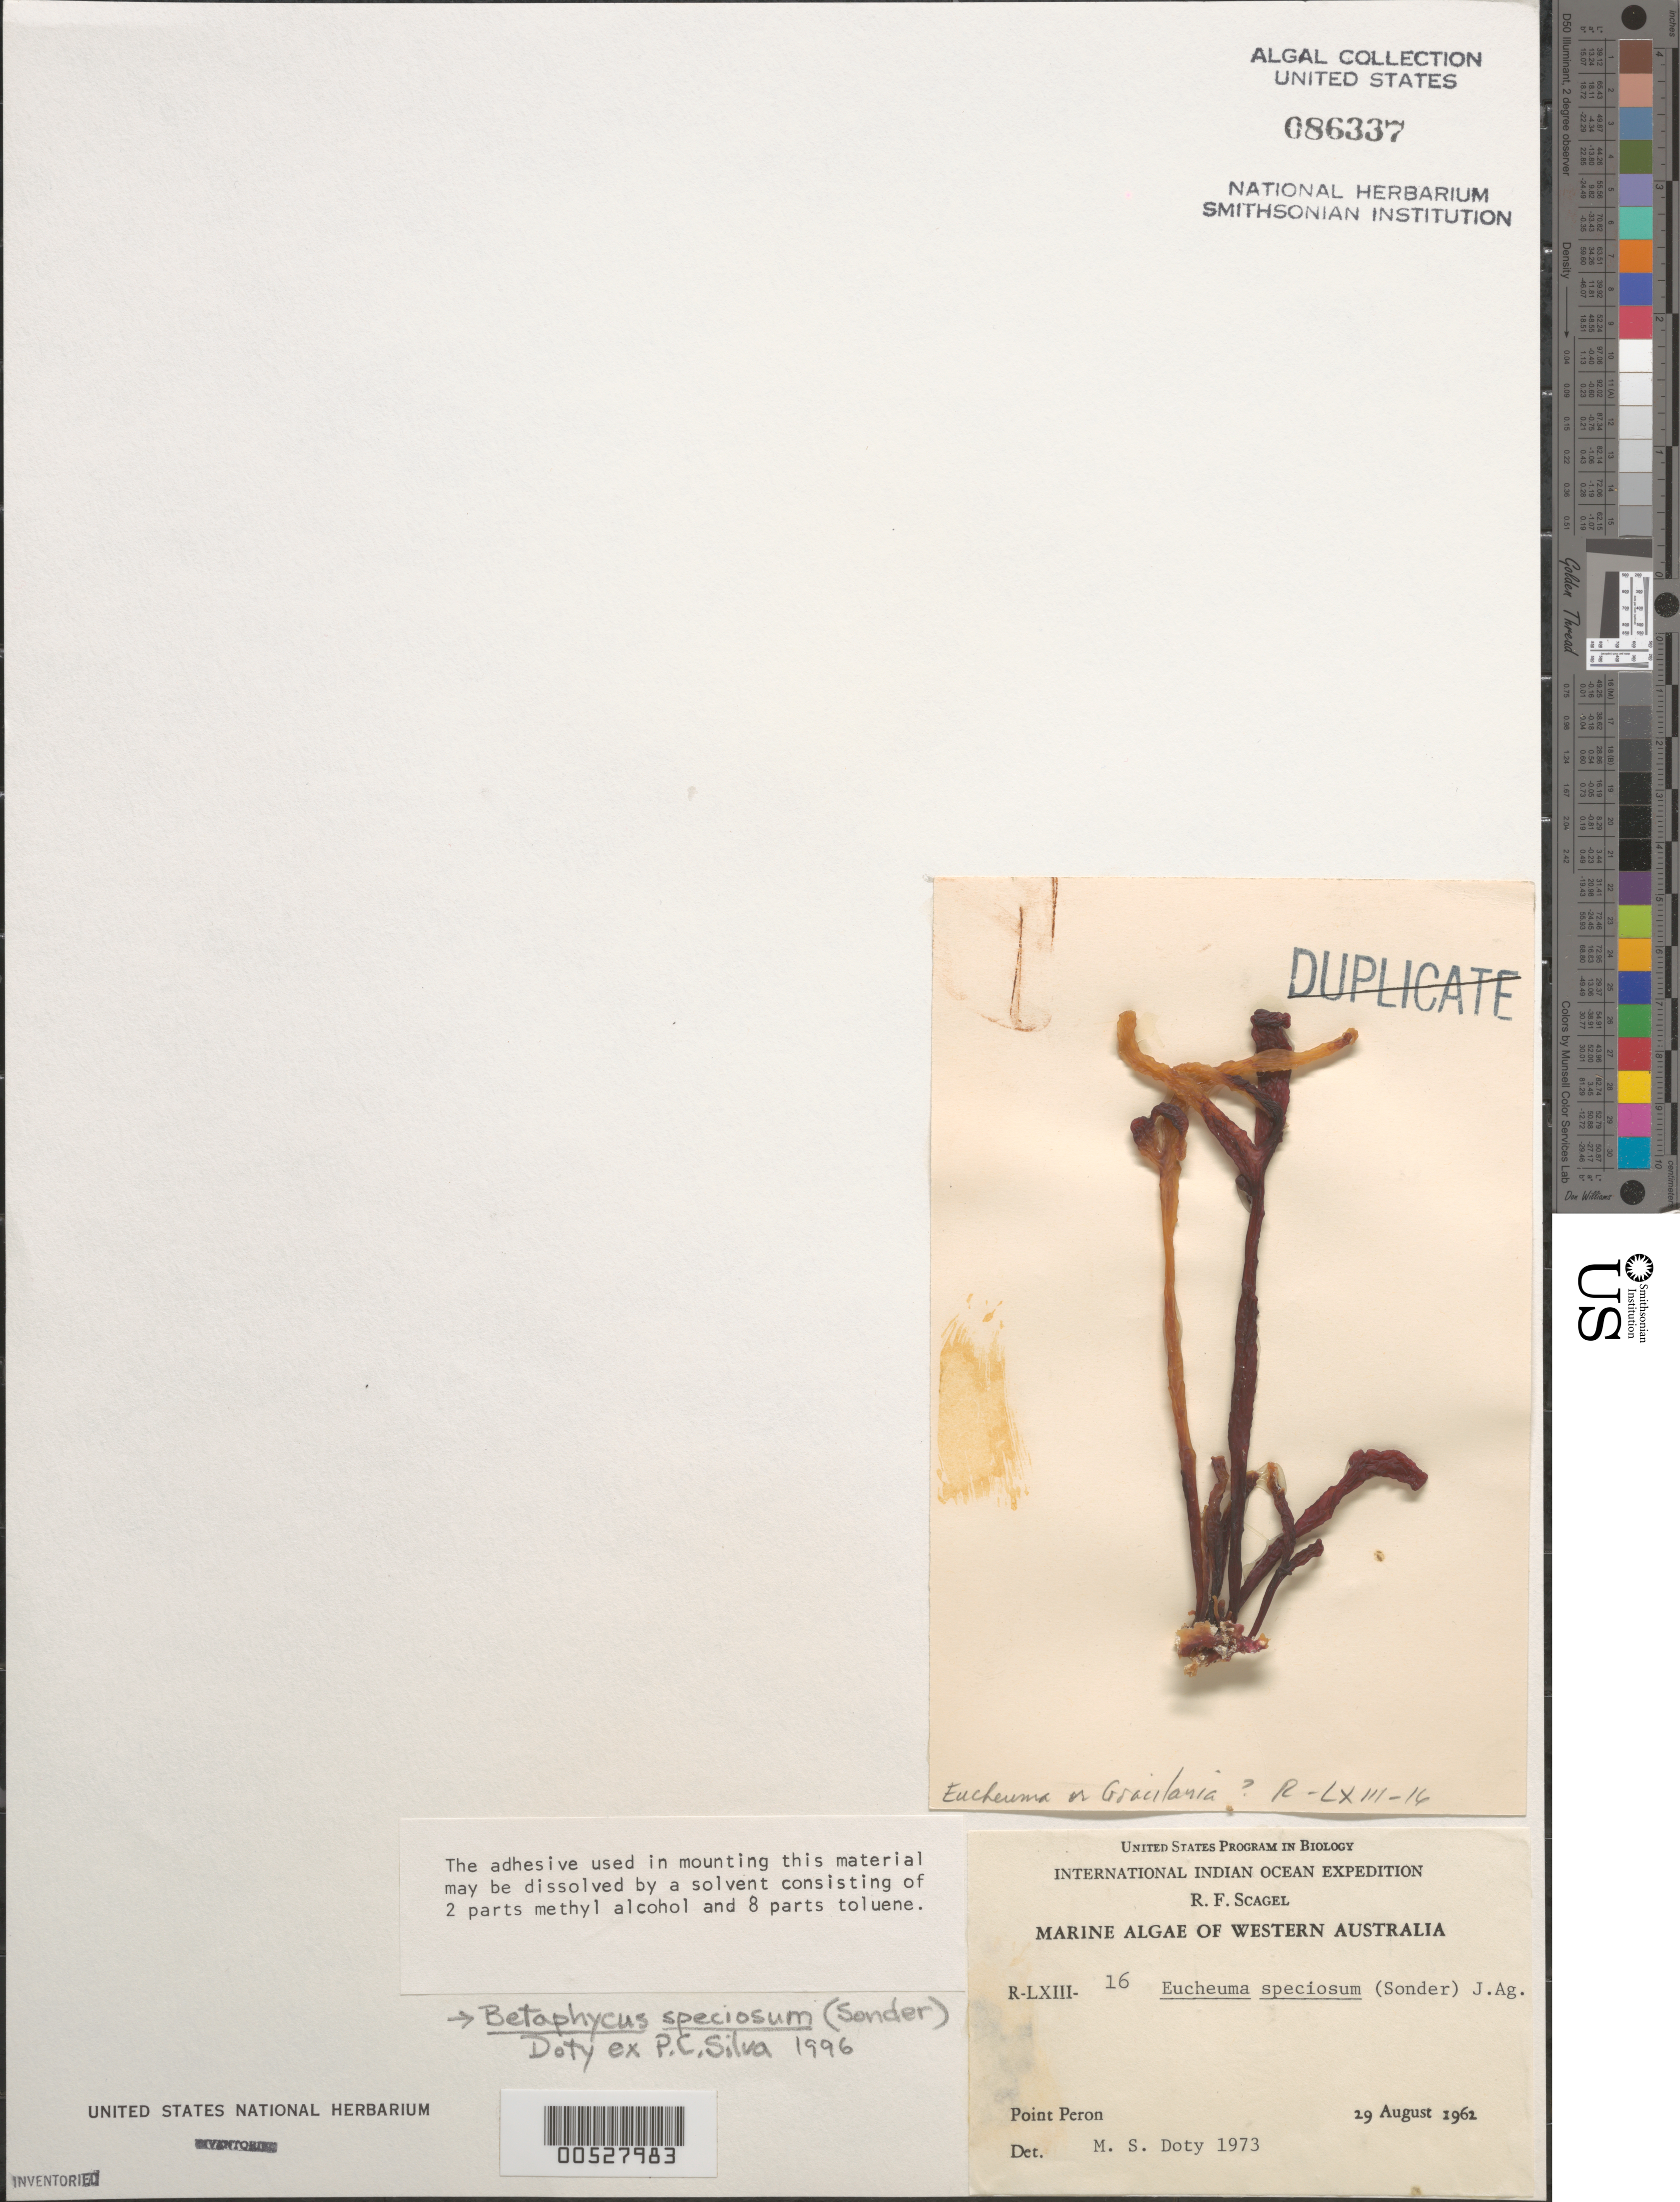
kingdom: Plantae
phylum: Rhodophyta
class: Florideophyceae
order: Gigartinales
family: Solieriaceae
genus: Betaphycus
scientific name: Betaphycus speciosum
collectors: R. F. Scagel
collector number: R-LXIII-16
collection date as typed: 29 Aug 1962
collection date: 1962-08-29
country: Australia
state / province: Western Australia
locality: Point Peron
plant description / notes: International Indian Ocean Expedition, 1962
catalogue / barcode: US 86337